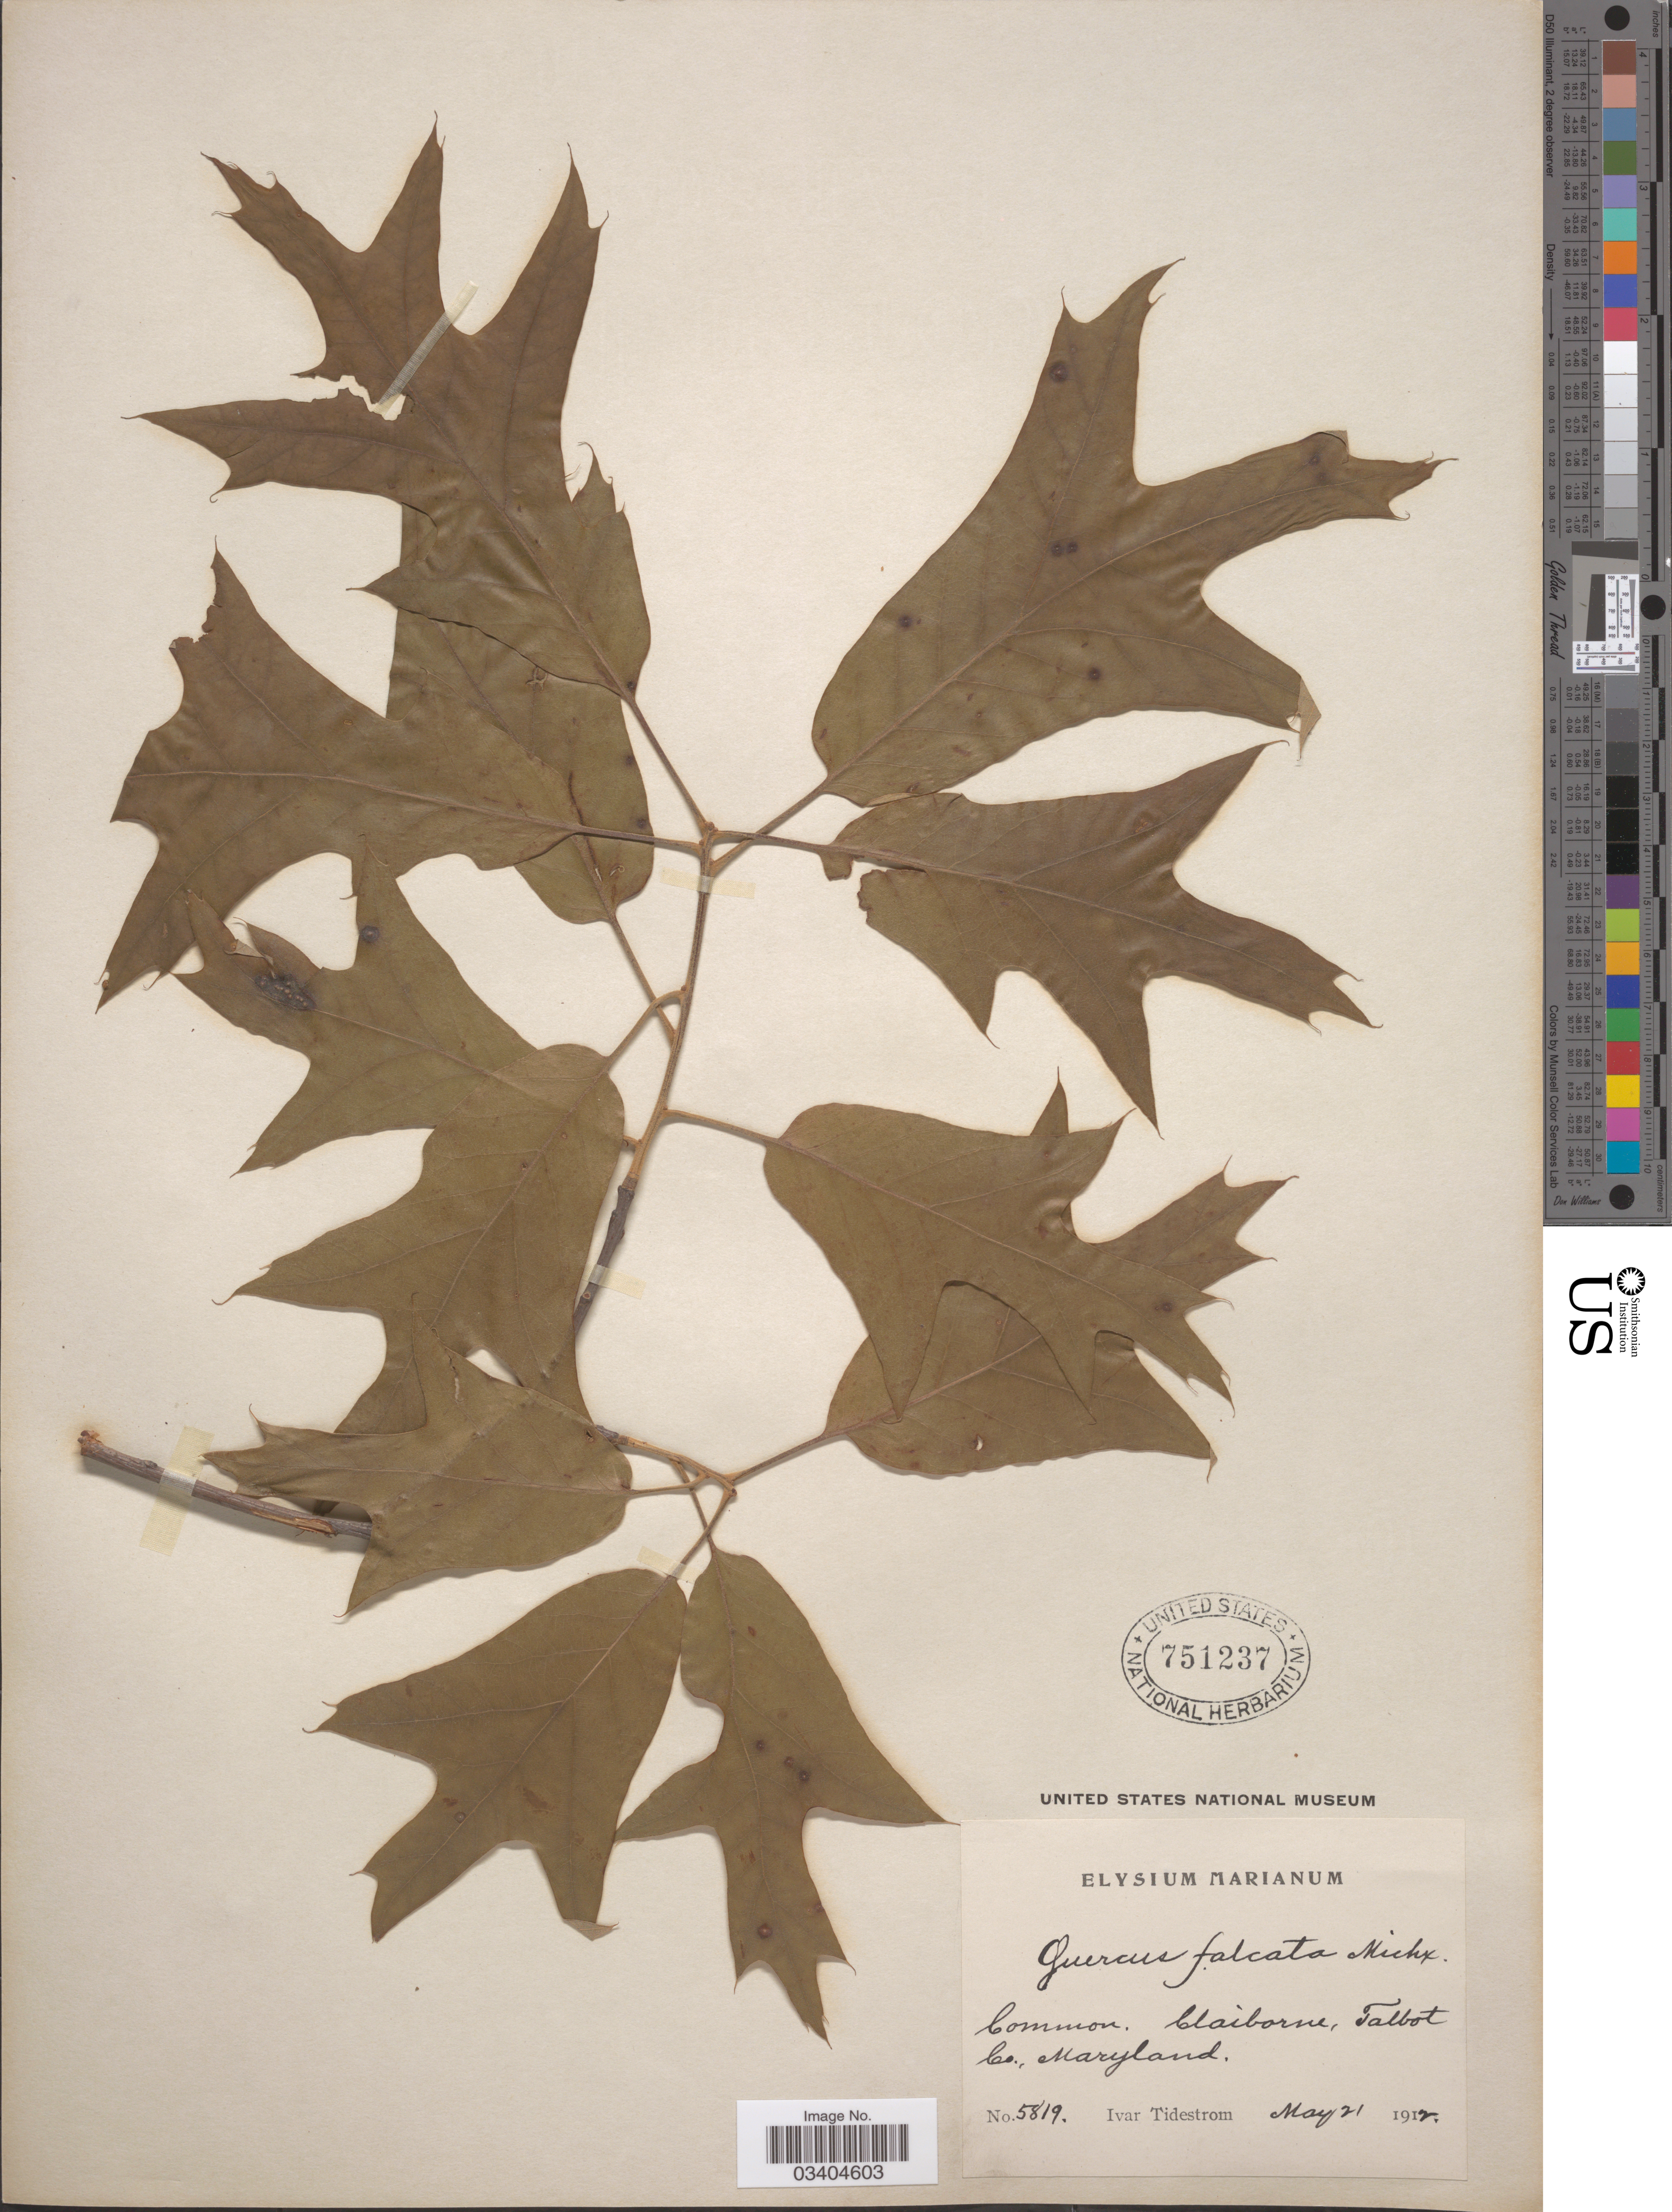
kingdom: Plantae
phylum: Tracheophyta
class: Magnoliopsida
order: Fagales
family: Fagaceae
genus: Quercus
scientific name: Quercus falcata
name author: Michx.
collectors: I. F. Tidestrom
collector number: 5819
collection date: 1912-05-21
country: United States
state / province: Maryland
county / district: Talbot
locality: Claiborne, Talbot Co.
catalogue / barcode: US 751237